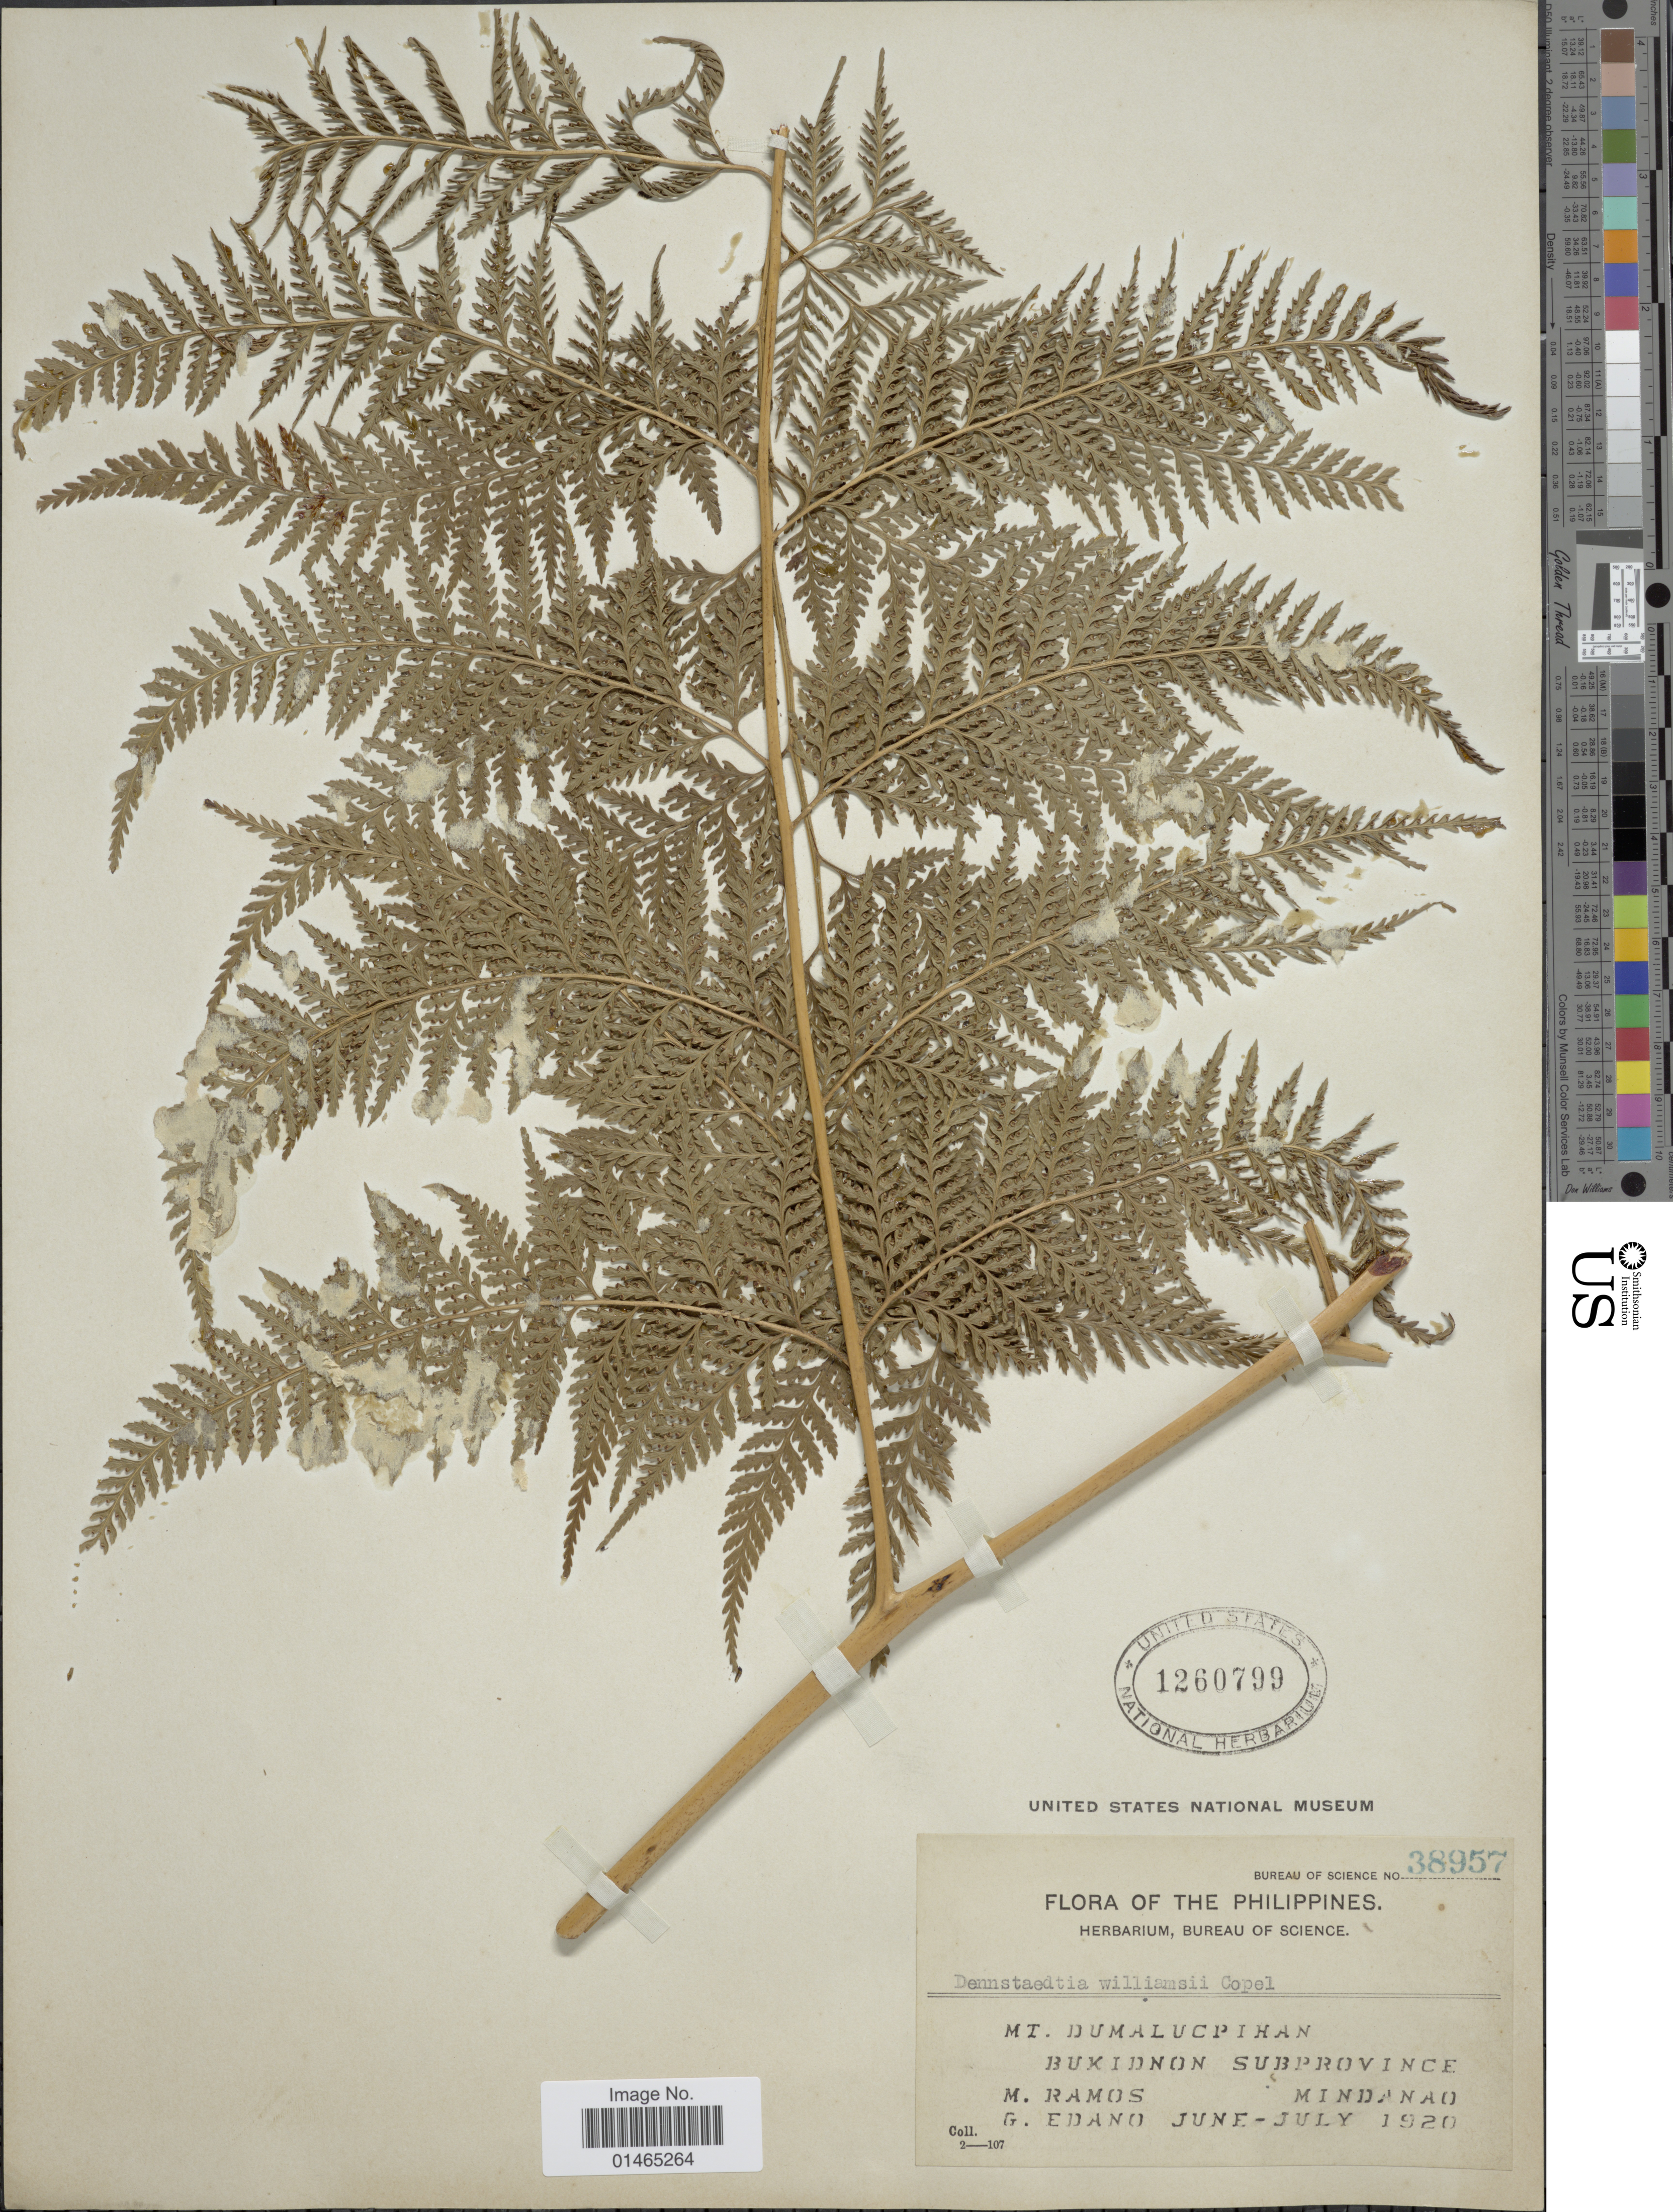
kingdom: Plantae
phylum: Tracheophyta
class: Polypodiopsida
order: Polypodiales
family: Dennstaedtiaceae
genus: Dennstaedtia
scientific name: Dennstaedtia williamsii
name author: Copel.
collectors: M. Ramos & G. Edaño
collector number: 38957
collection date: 1920-06/1920-07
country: Philippines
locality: Mt. Dumalucpihan, Bukidnon Subprovince, Mindanao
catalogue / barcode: US 1260799